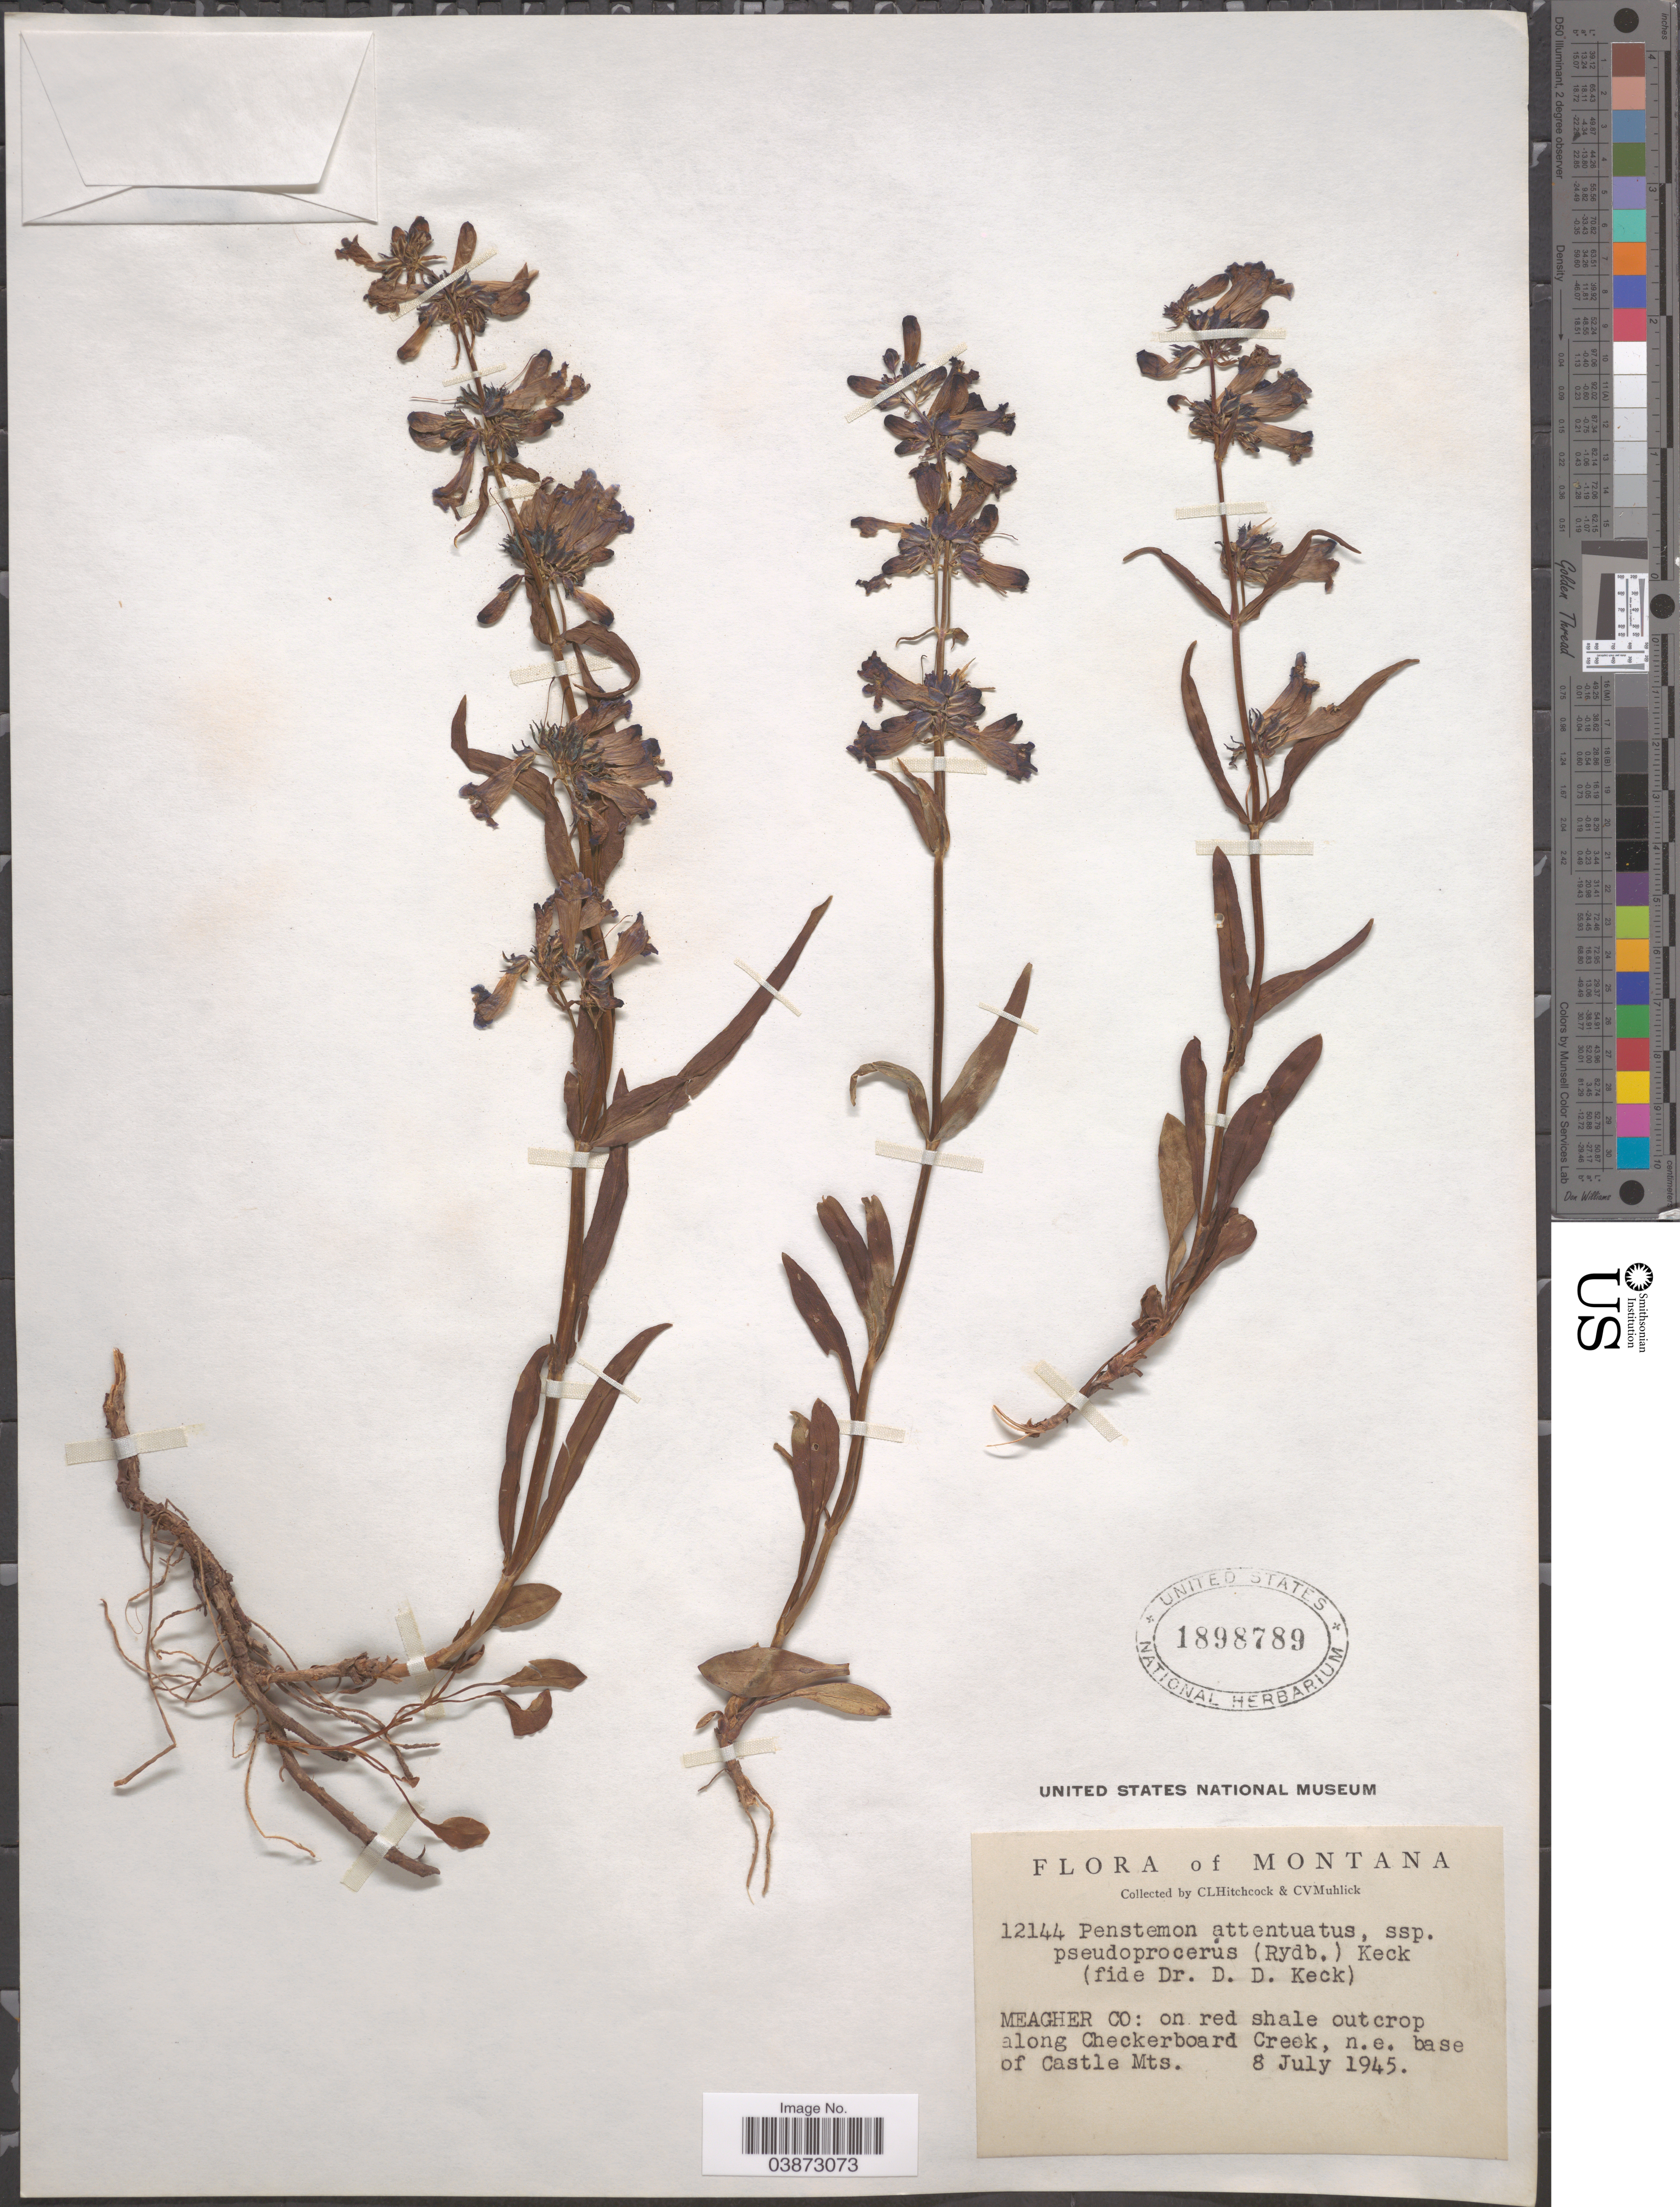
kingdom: Plantae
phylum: Tracheophyta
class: Magnoliopsida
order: Lamiales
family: Plantaginaceae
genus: Penstemon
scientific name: Penstemon attenuatus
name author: Douglas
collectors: C. L. Hitchcock & C. V. Muhlick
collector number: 12144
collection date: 1945-07-08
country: United States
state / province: Montana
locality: Meagher Co: on red shale outcrop along Checkerboard Creek, n.e. base of Castle Mts.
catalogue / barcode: US 1898789